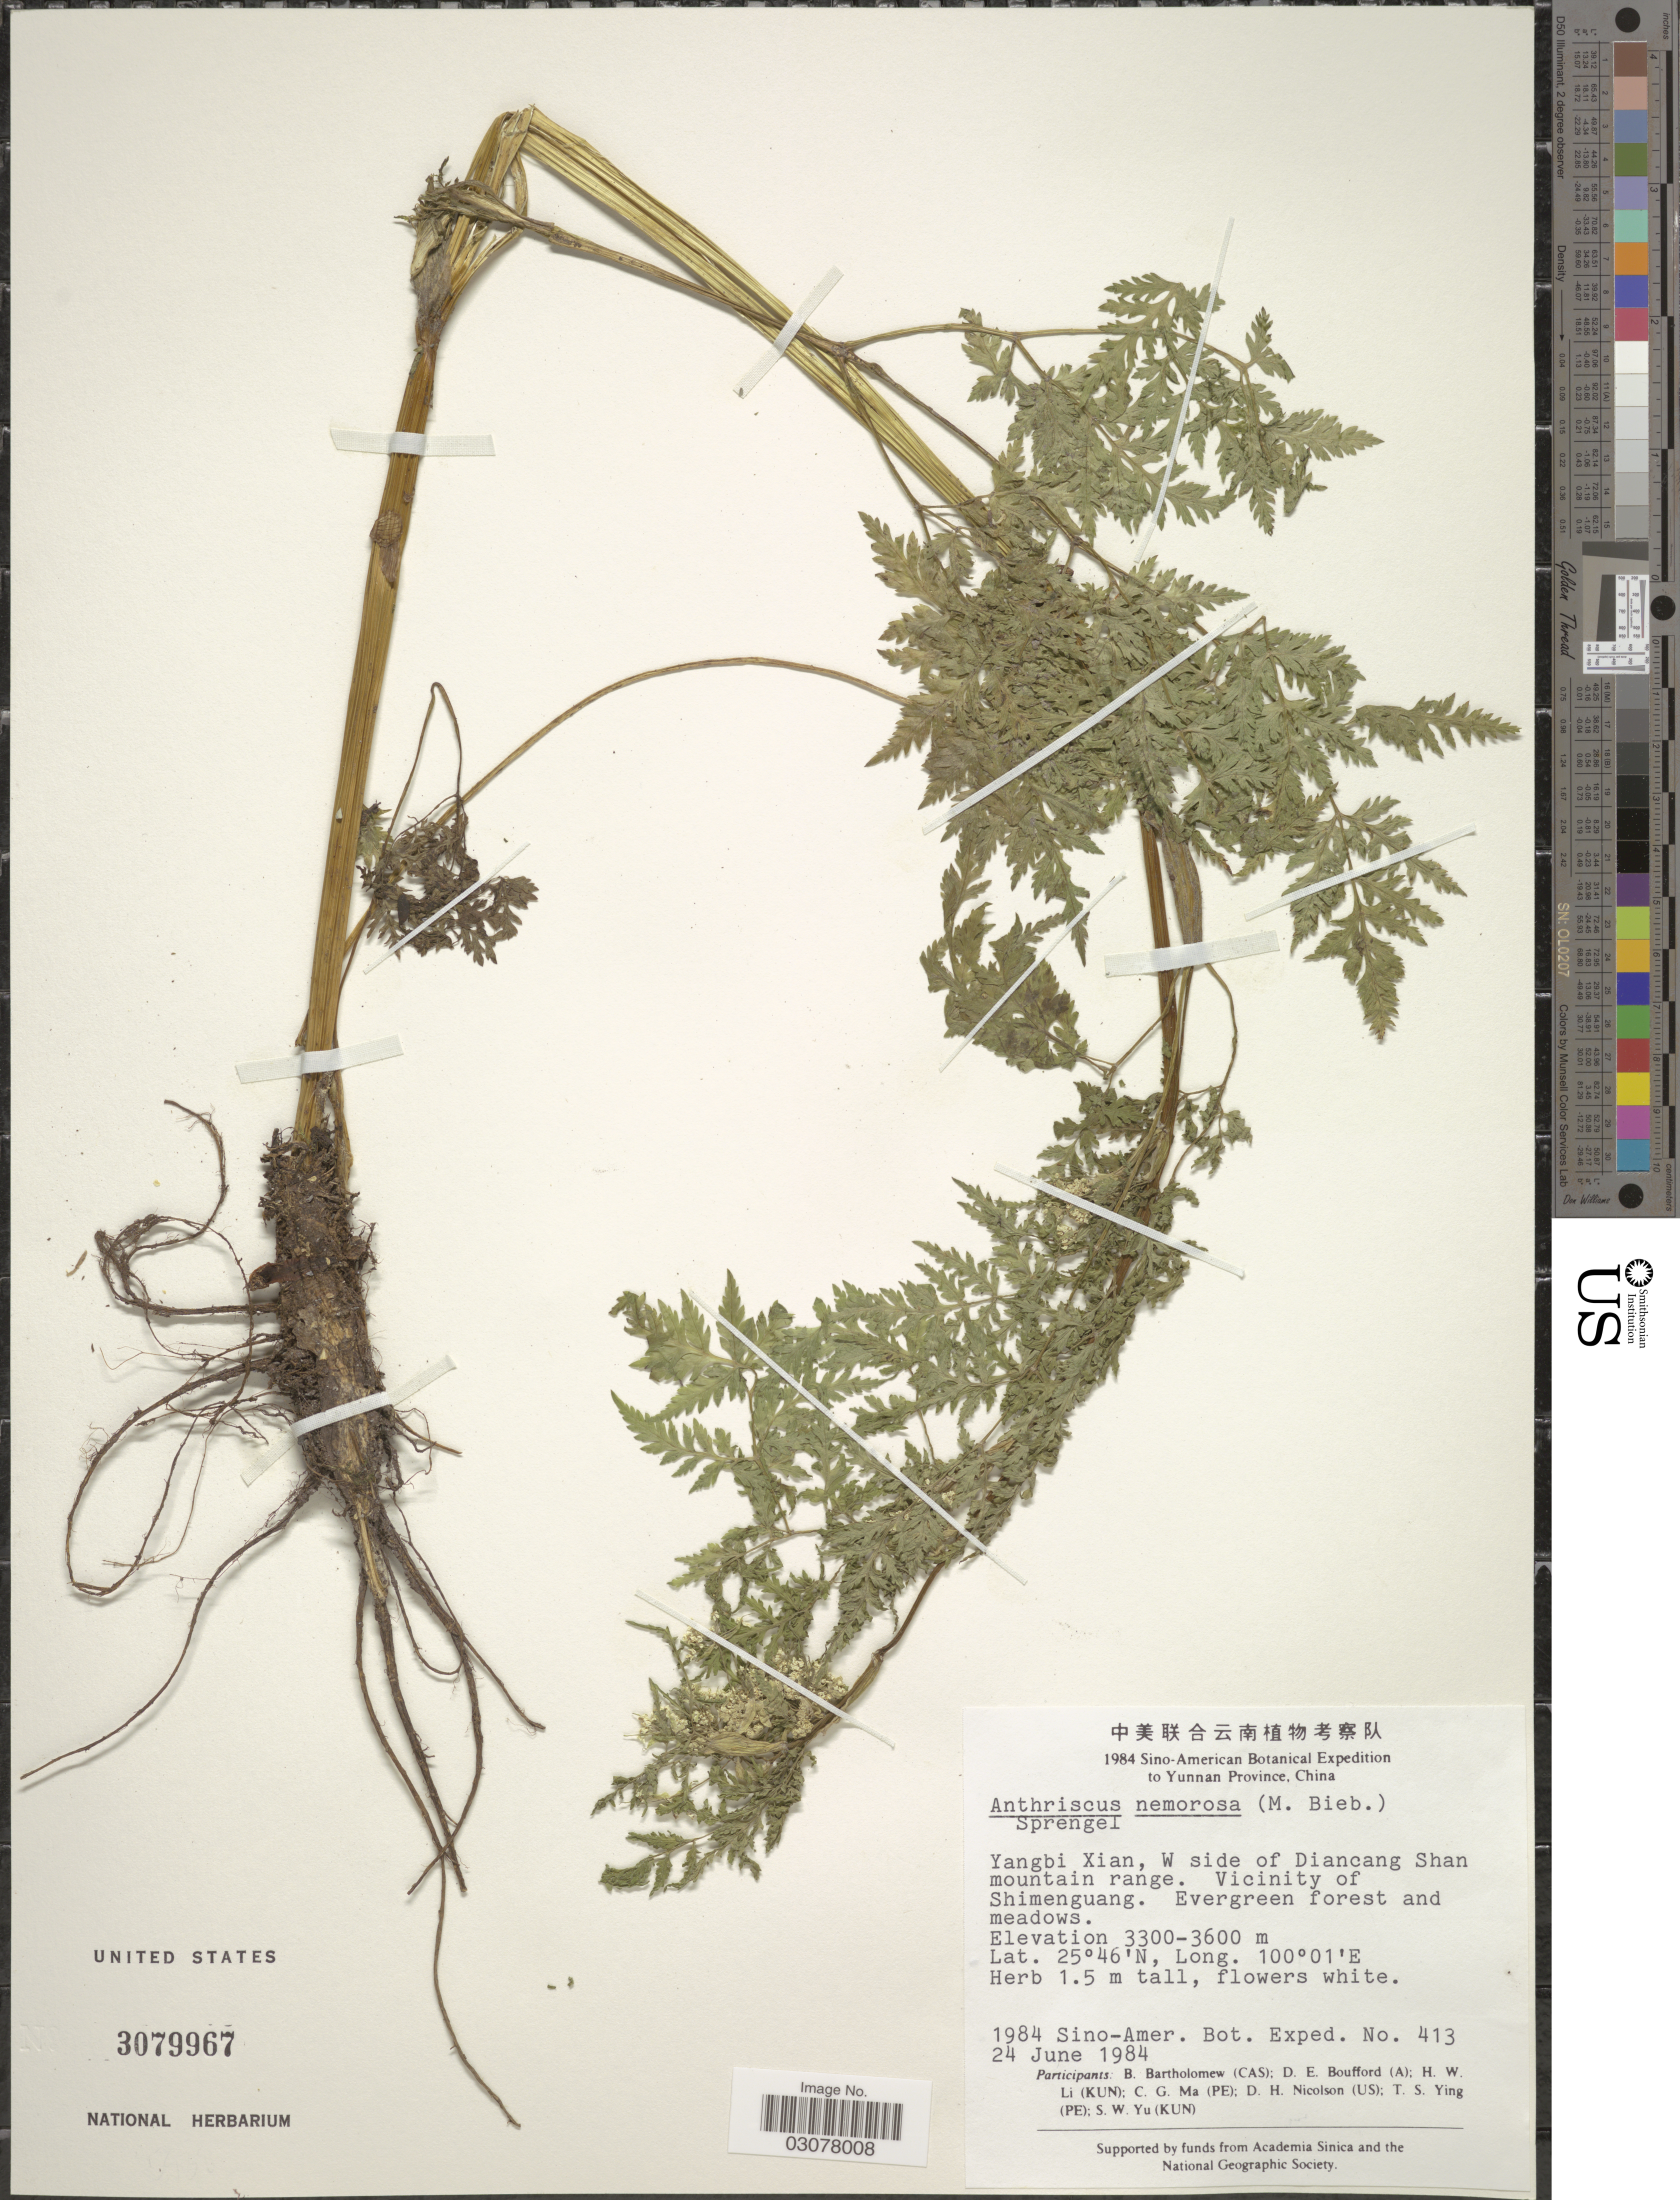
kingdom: Plantae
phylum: Tracheophyta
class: Magnoliopsida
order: Apiales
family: Apiaceae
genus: Anthriscus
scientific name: Anthriscus sylvestris subsp. nemorosa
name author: (L.) Hoffm.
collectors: Sino-Amer. Bot. Exped. 1984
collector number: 413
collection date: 1984-06-24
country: China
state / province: Yunnan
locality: Yangbi Xian, W side of Diancang Shan mountain range. Vicinity of Shimenguang.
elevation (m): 3300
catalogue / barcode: US 3079967